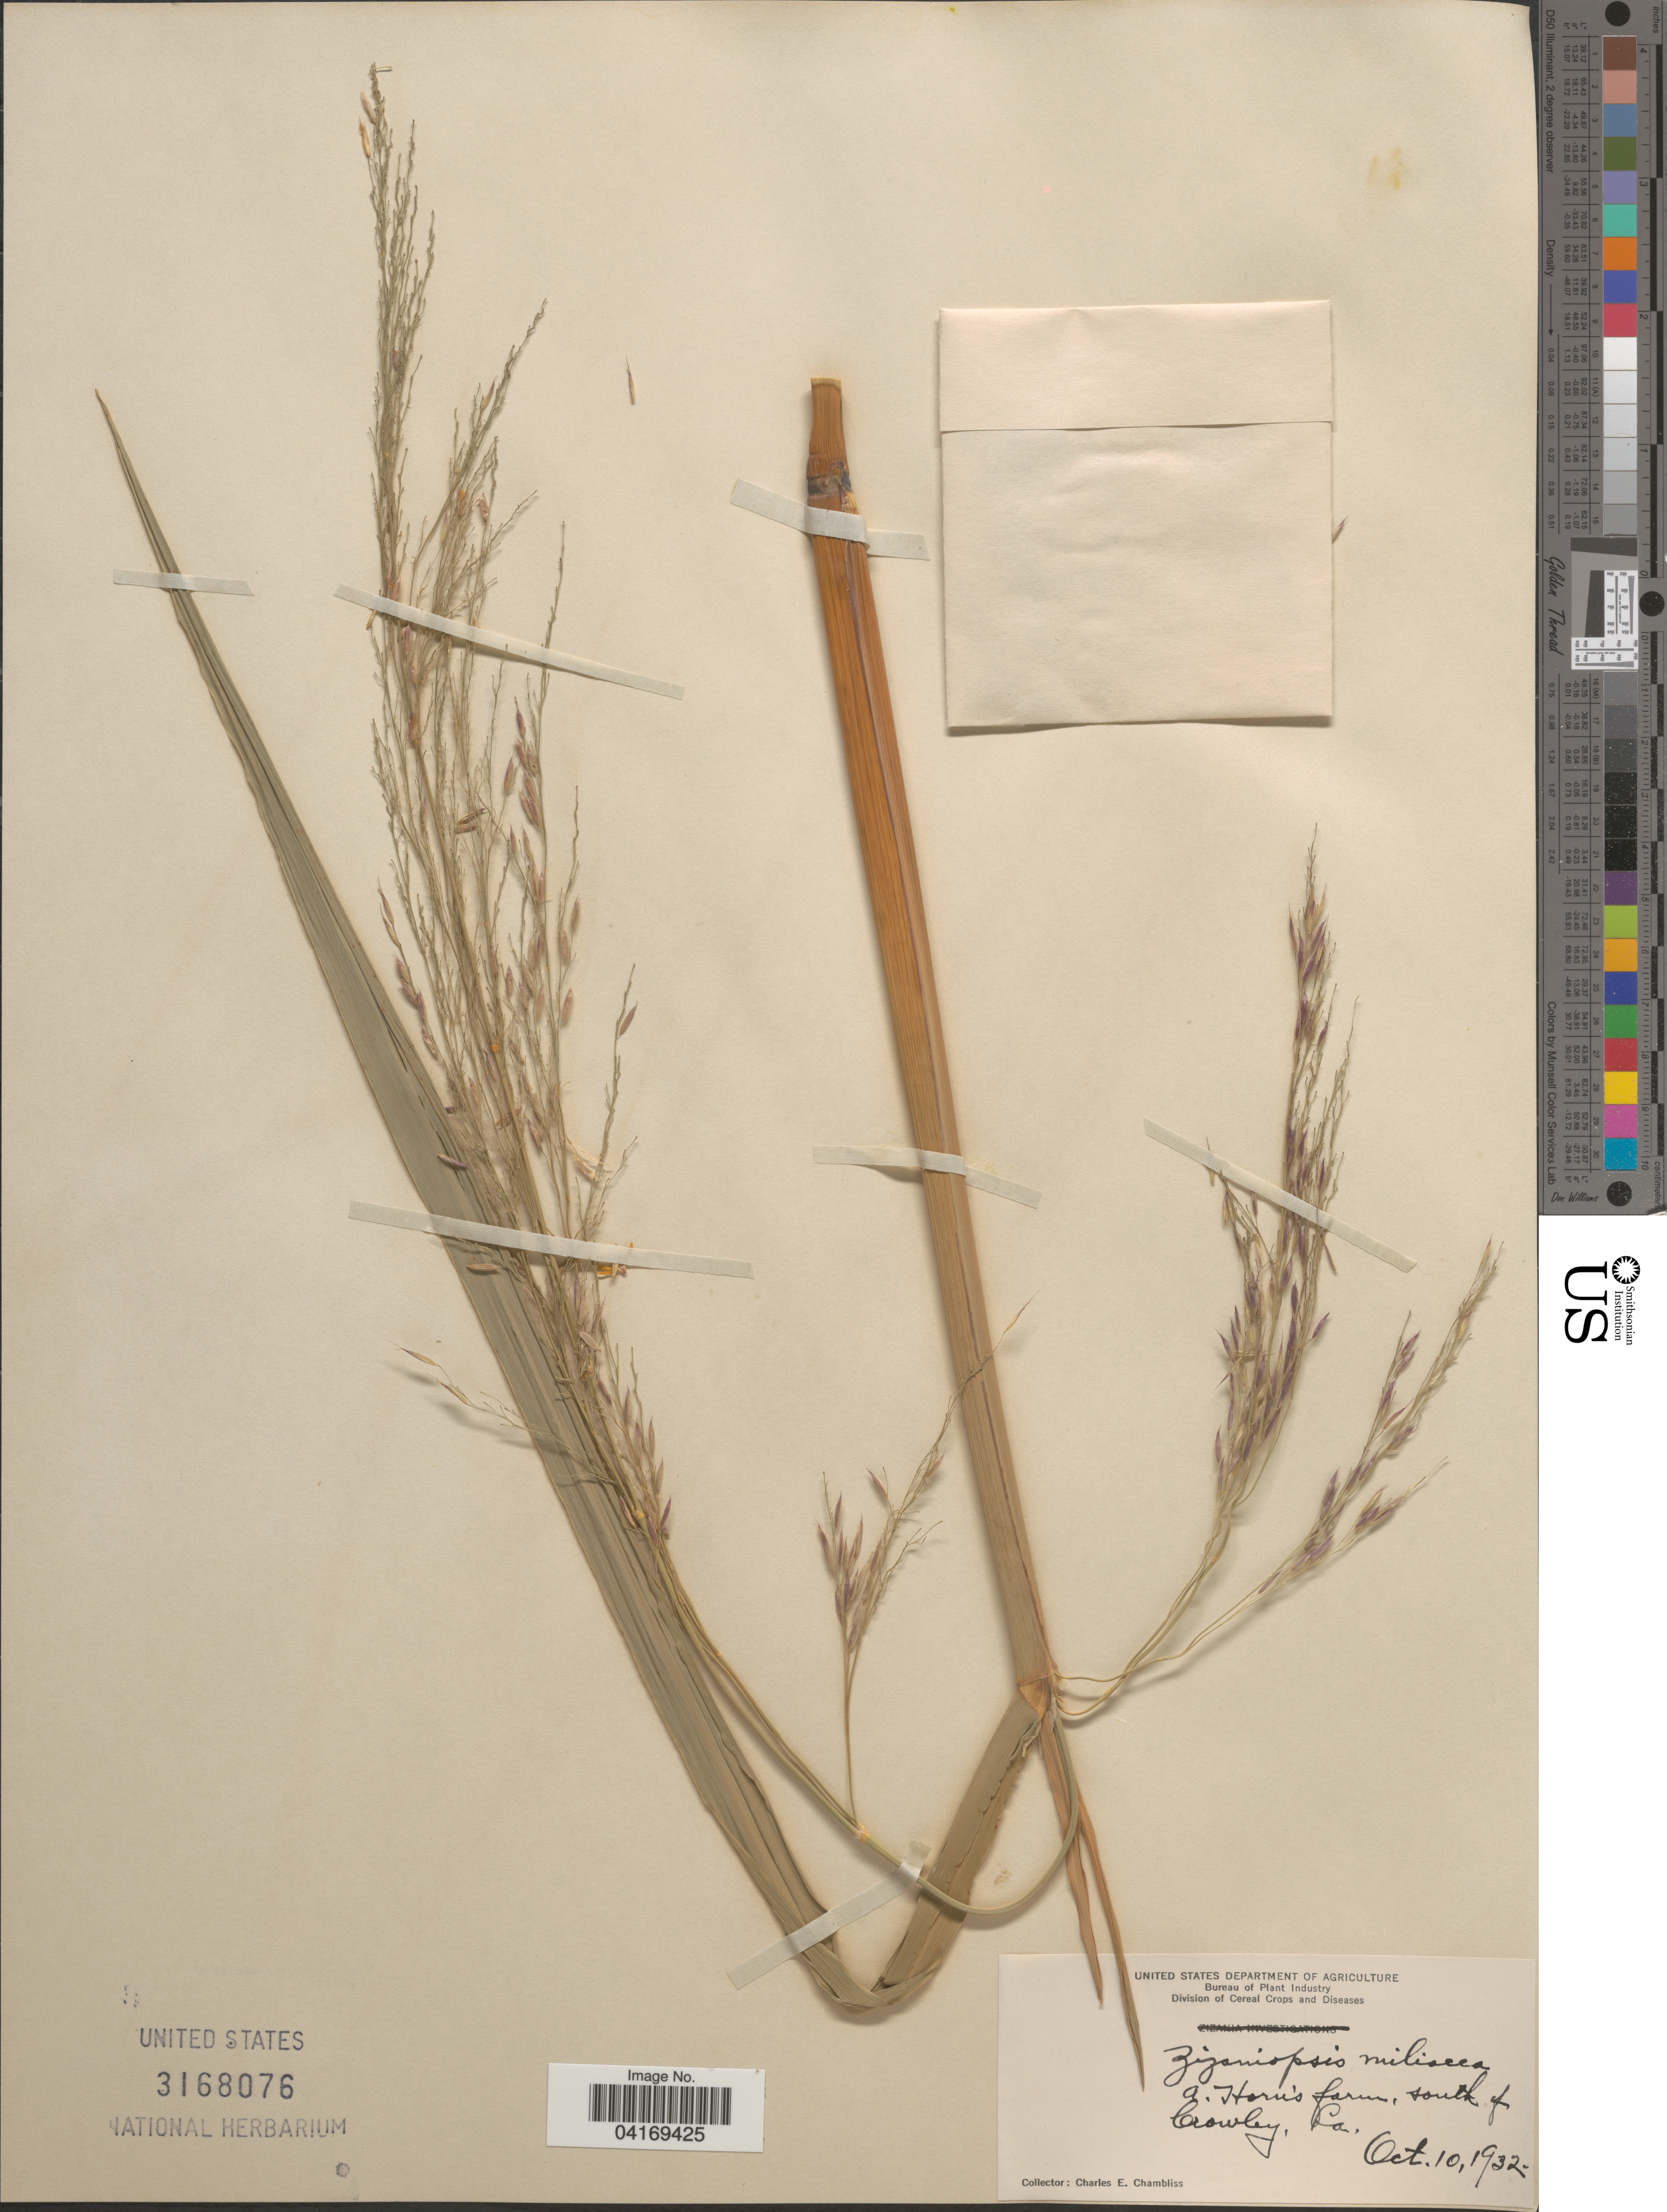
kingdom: Plantae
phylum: Tracheophyta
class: Liliopsida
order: Poales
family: Poaceae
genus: Zizaniopsis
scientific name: Zizaniopsis miliacea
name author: (Michx.) Döll & Asch.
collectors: C. Chambliss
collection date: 1932-10-10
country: United States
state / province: Louisiana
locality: A. Harris farm, south of Crowley.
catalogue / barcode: US 3168076